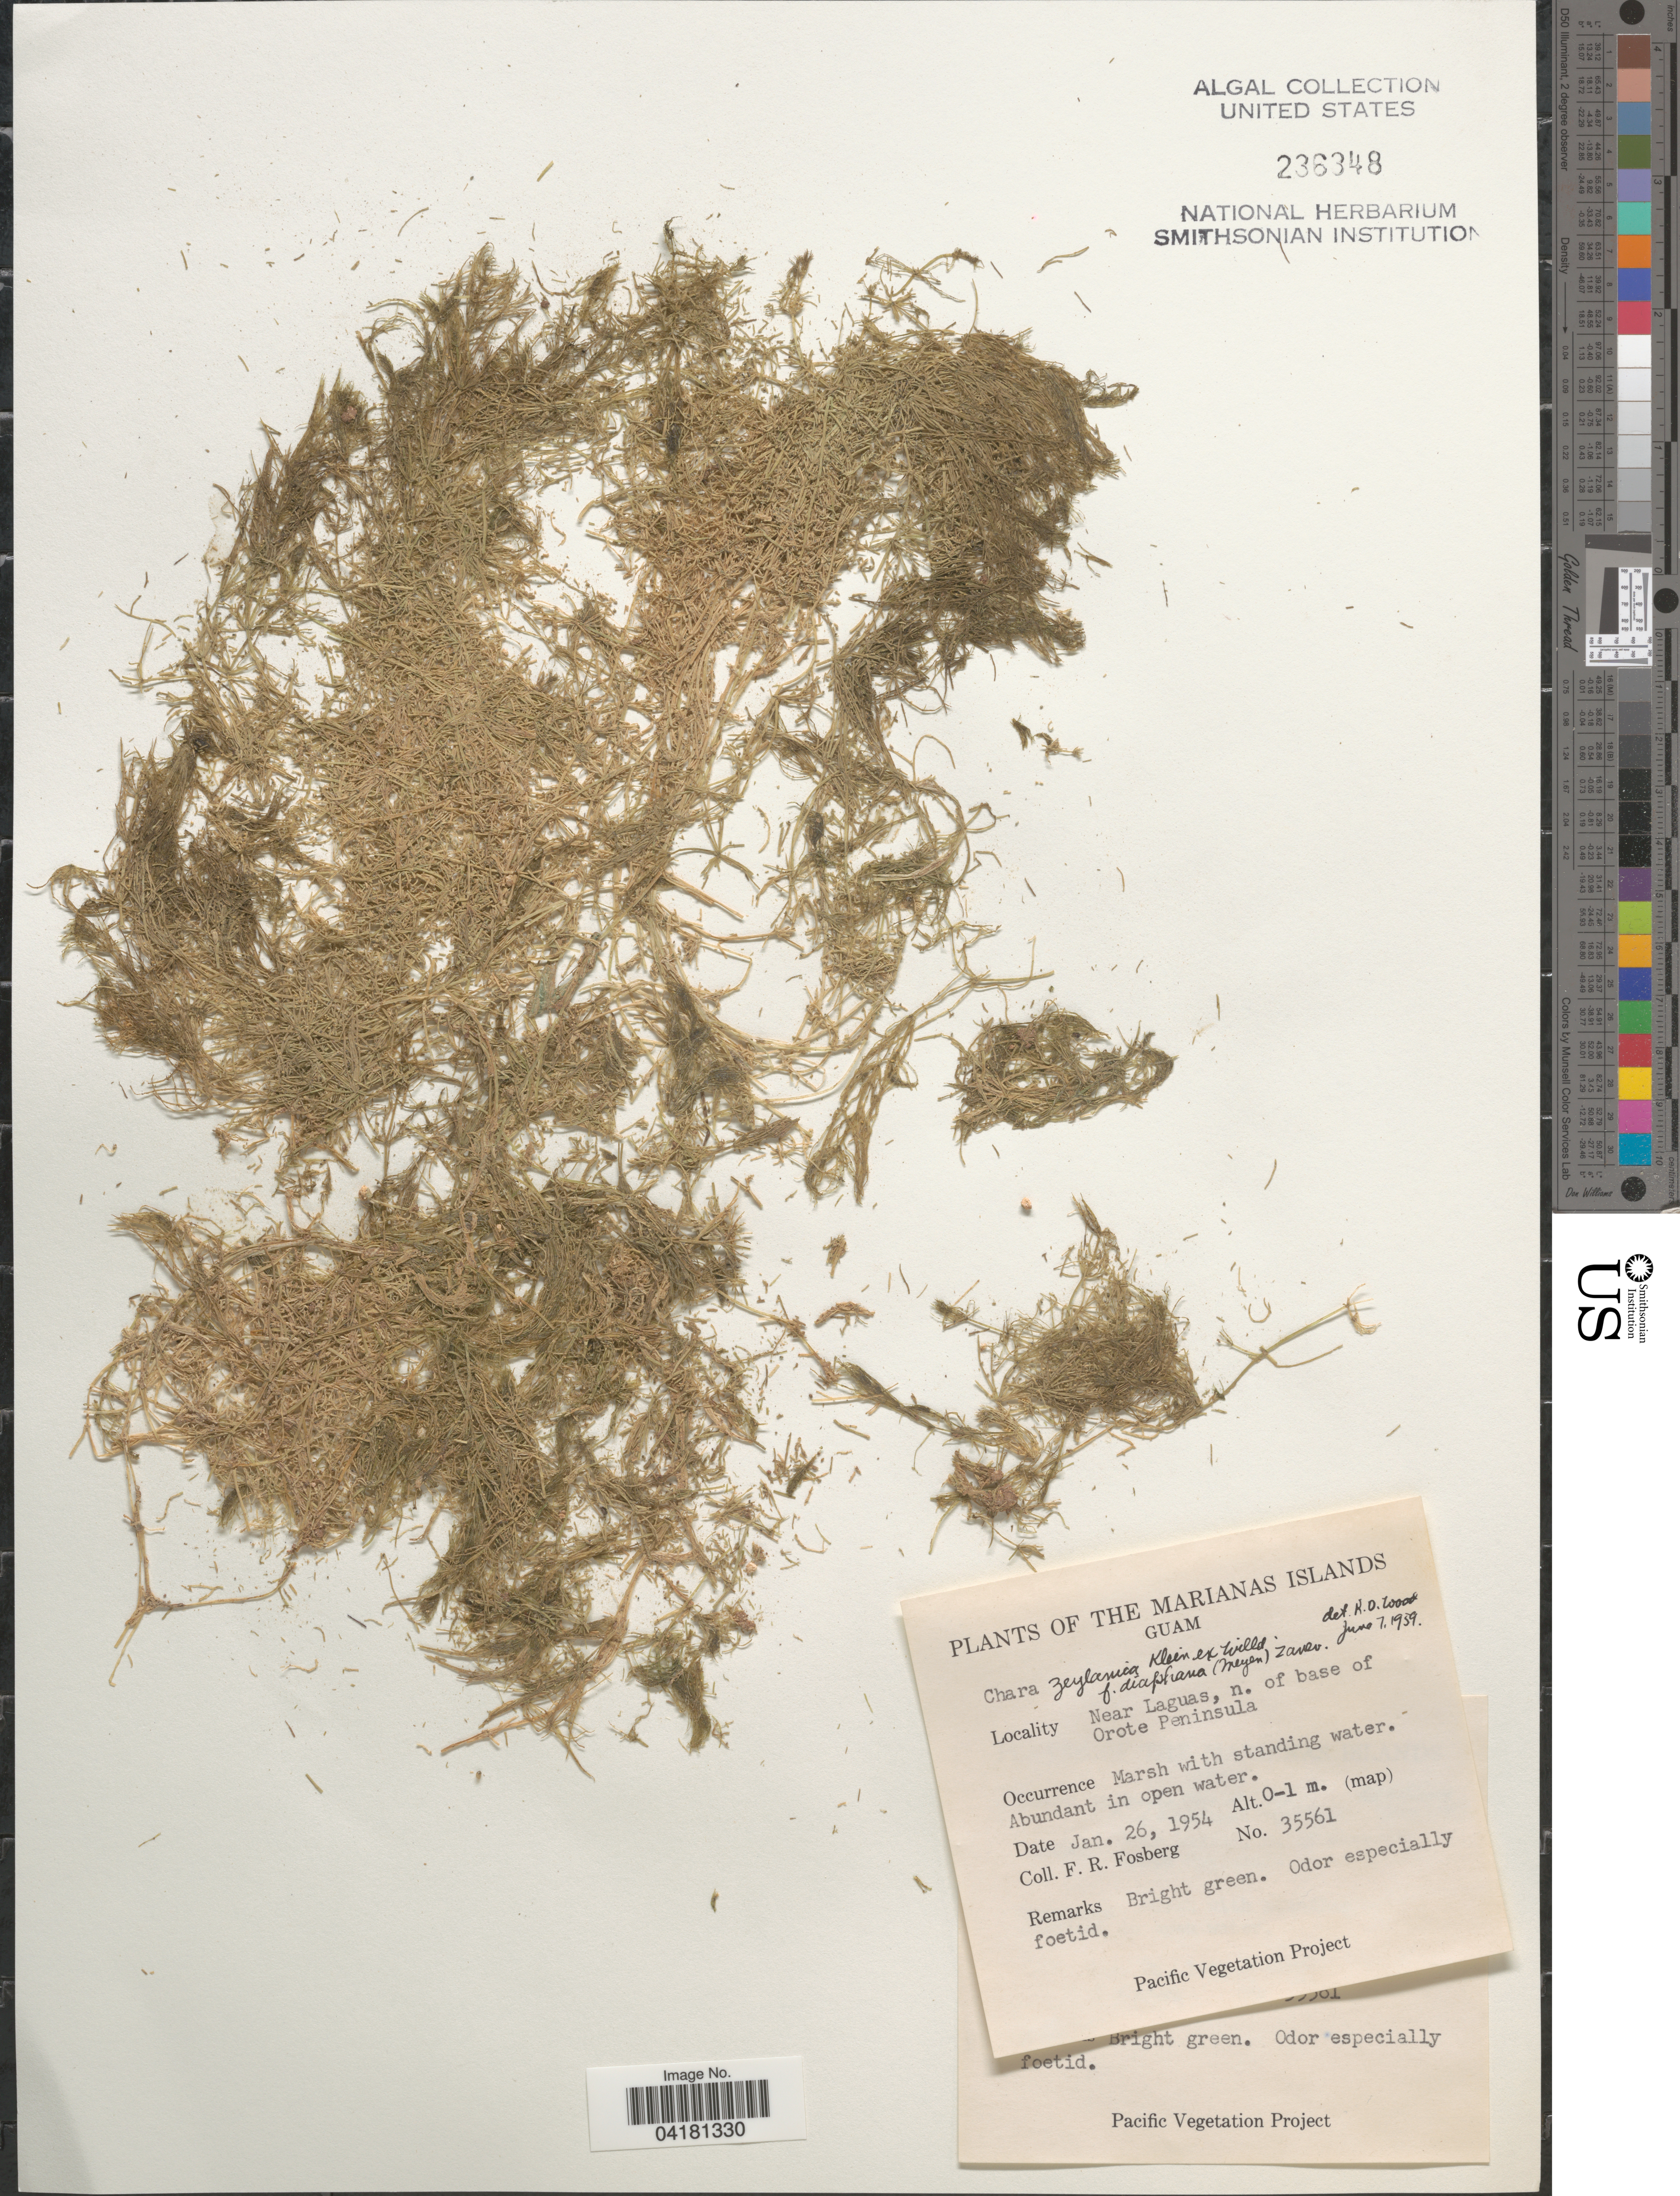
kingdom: Plantae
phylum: Charophyta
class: Charophyceae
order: Charales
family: Characeae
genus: Chara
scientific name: Chara zeylanica f. diaphana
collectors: F. R. Fosberg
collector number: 35561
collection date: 1954-01-26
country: Guam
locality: Marianas Islands. Near Laguas, n. of base of Orote Peninsula.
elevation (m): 0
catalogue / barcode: US 236348